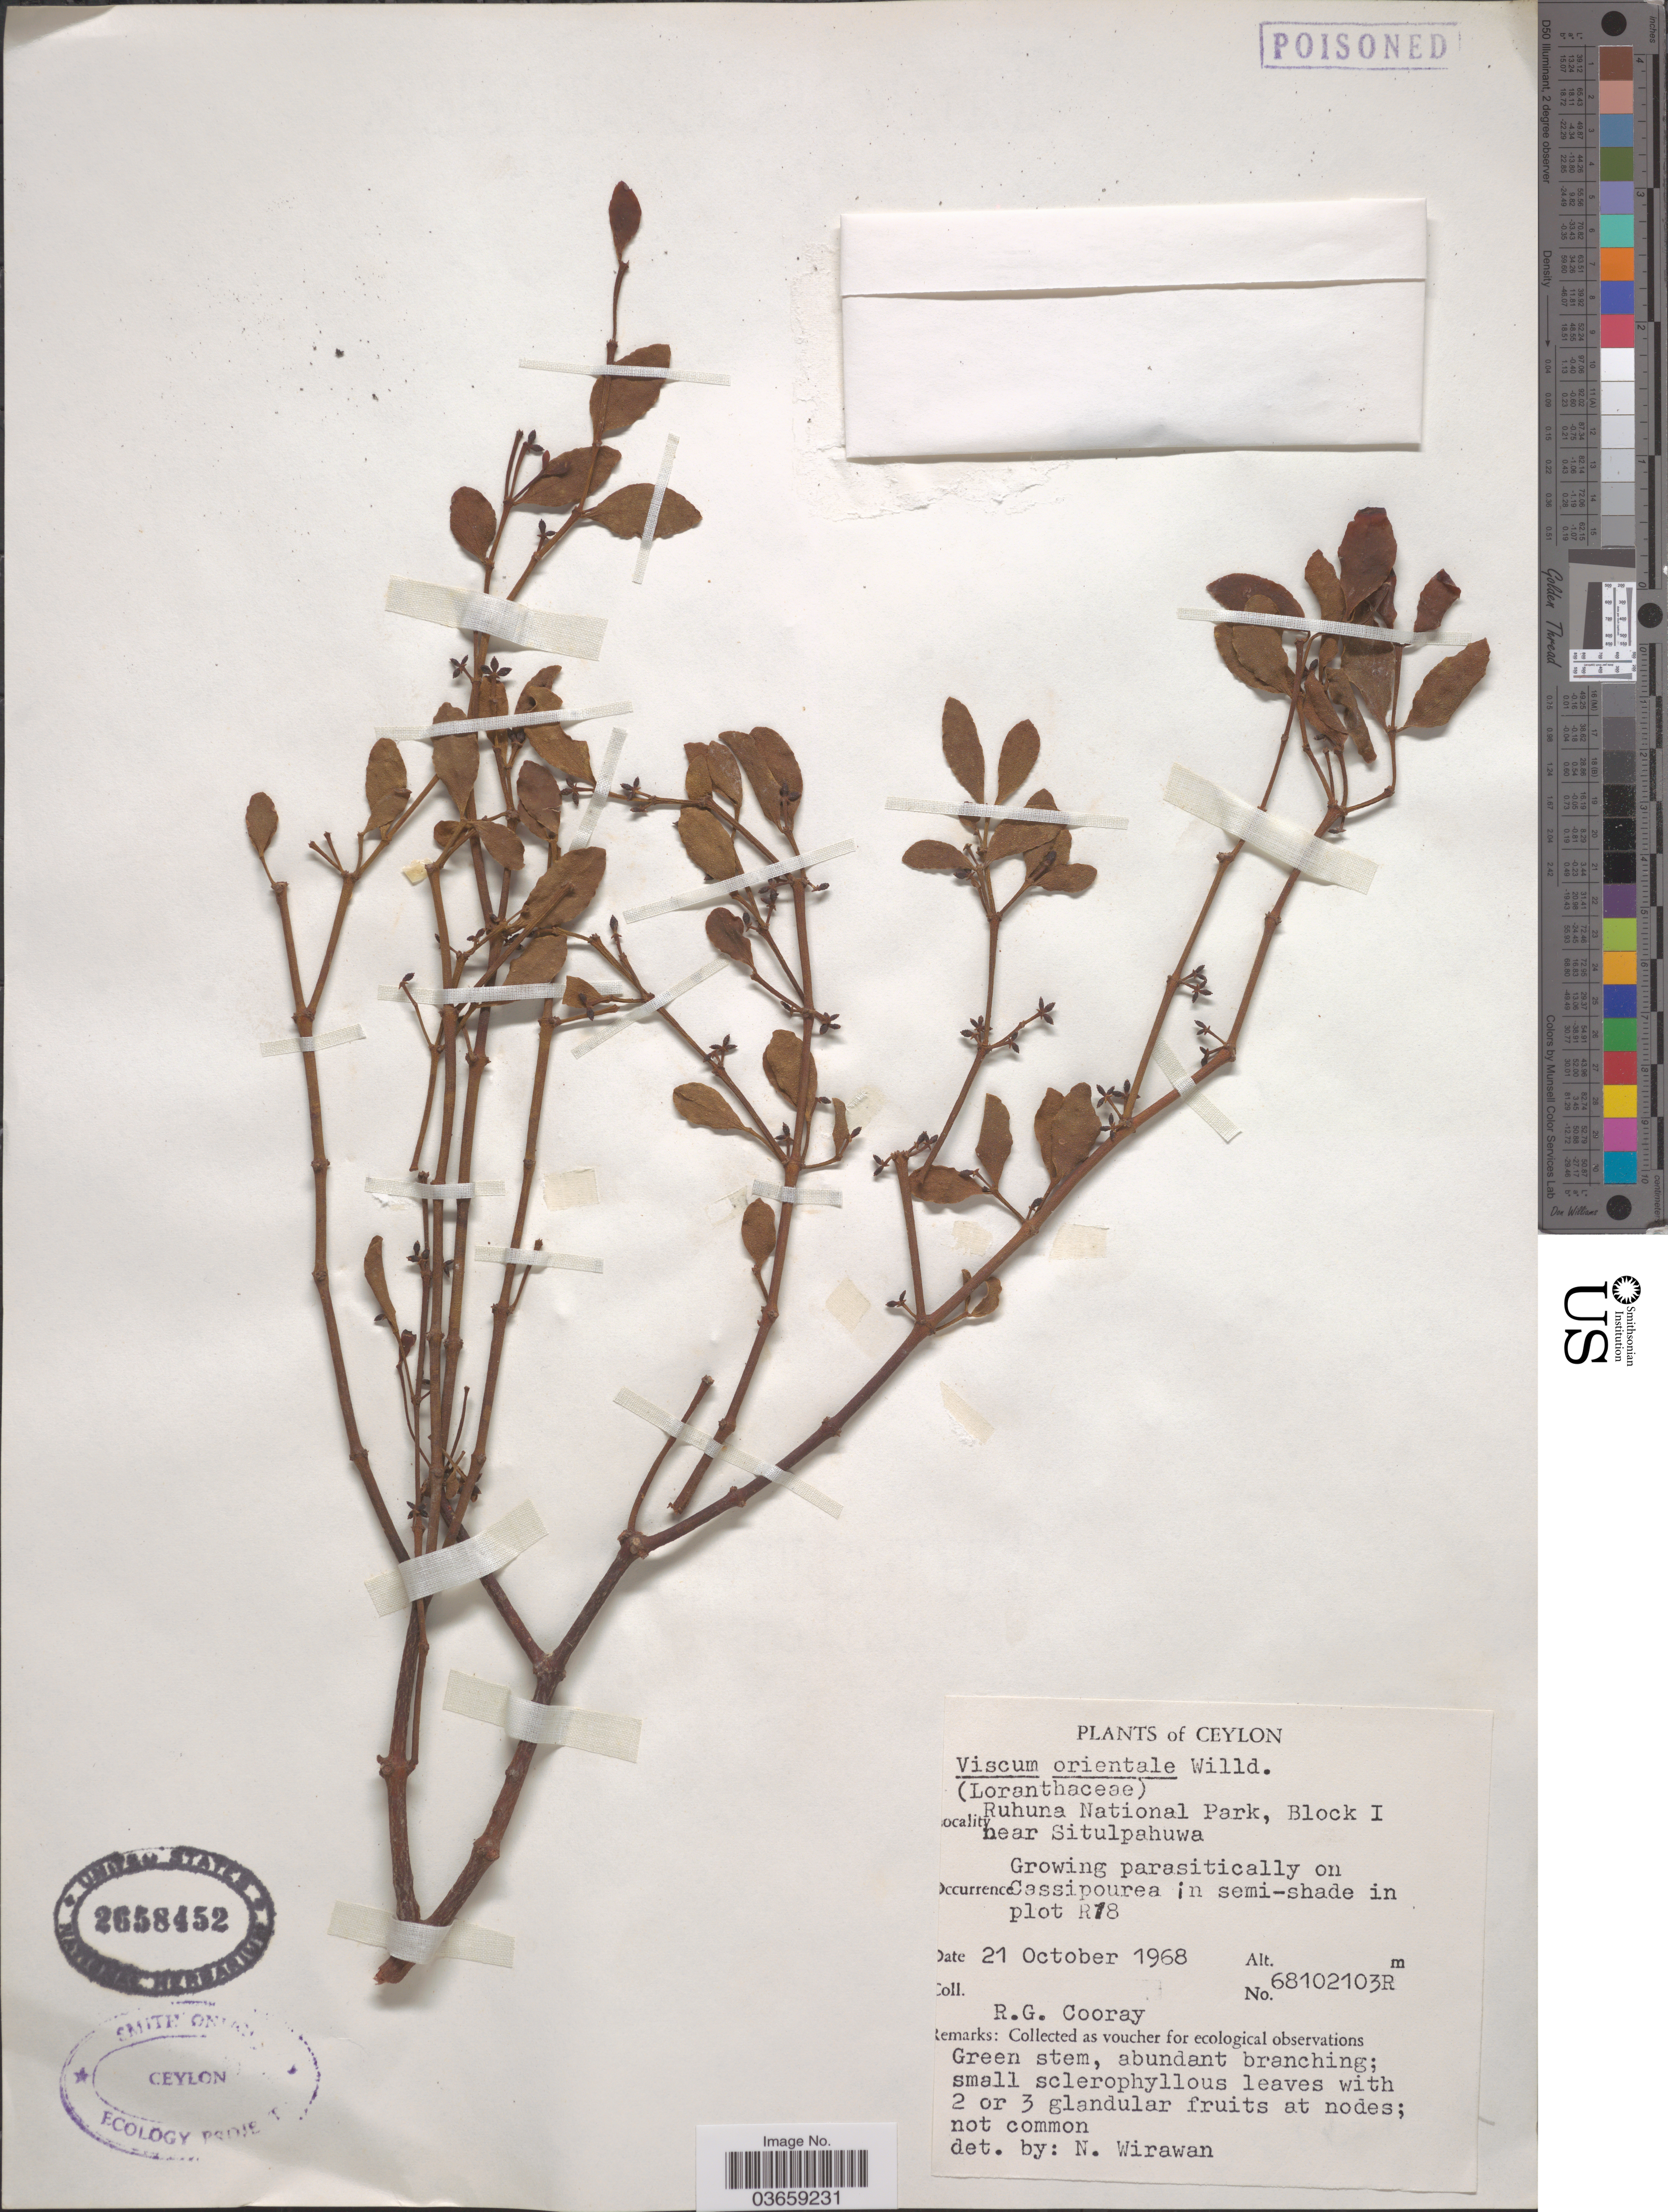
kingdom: Plantae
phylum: Tracheophyta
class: Magnoliopsida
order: Santalales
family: Viscaceae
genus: Viscum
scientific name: Viscum orientale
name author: DC.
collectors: R. Cooray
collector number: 68102103R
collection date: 1968-10-21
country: Sri Lanka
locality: Ceylon. Ruhuna National Park, Block I near Situlpahuwa. Plot R18.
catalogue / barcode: US 2658452